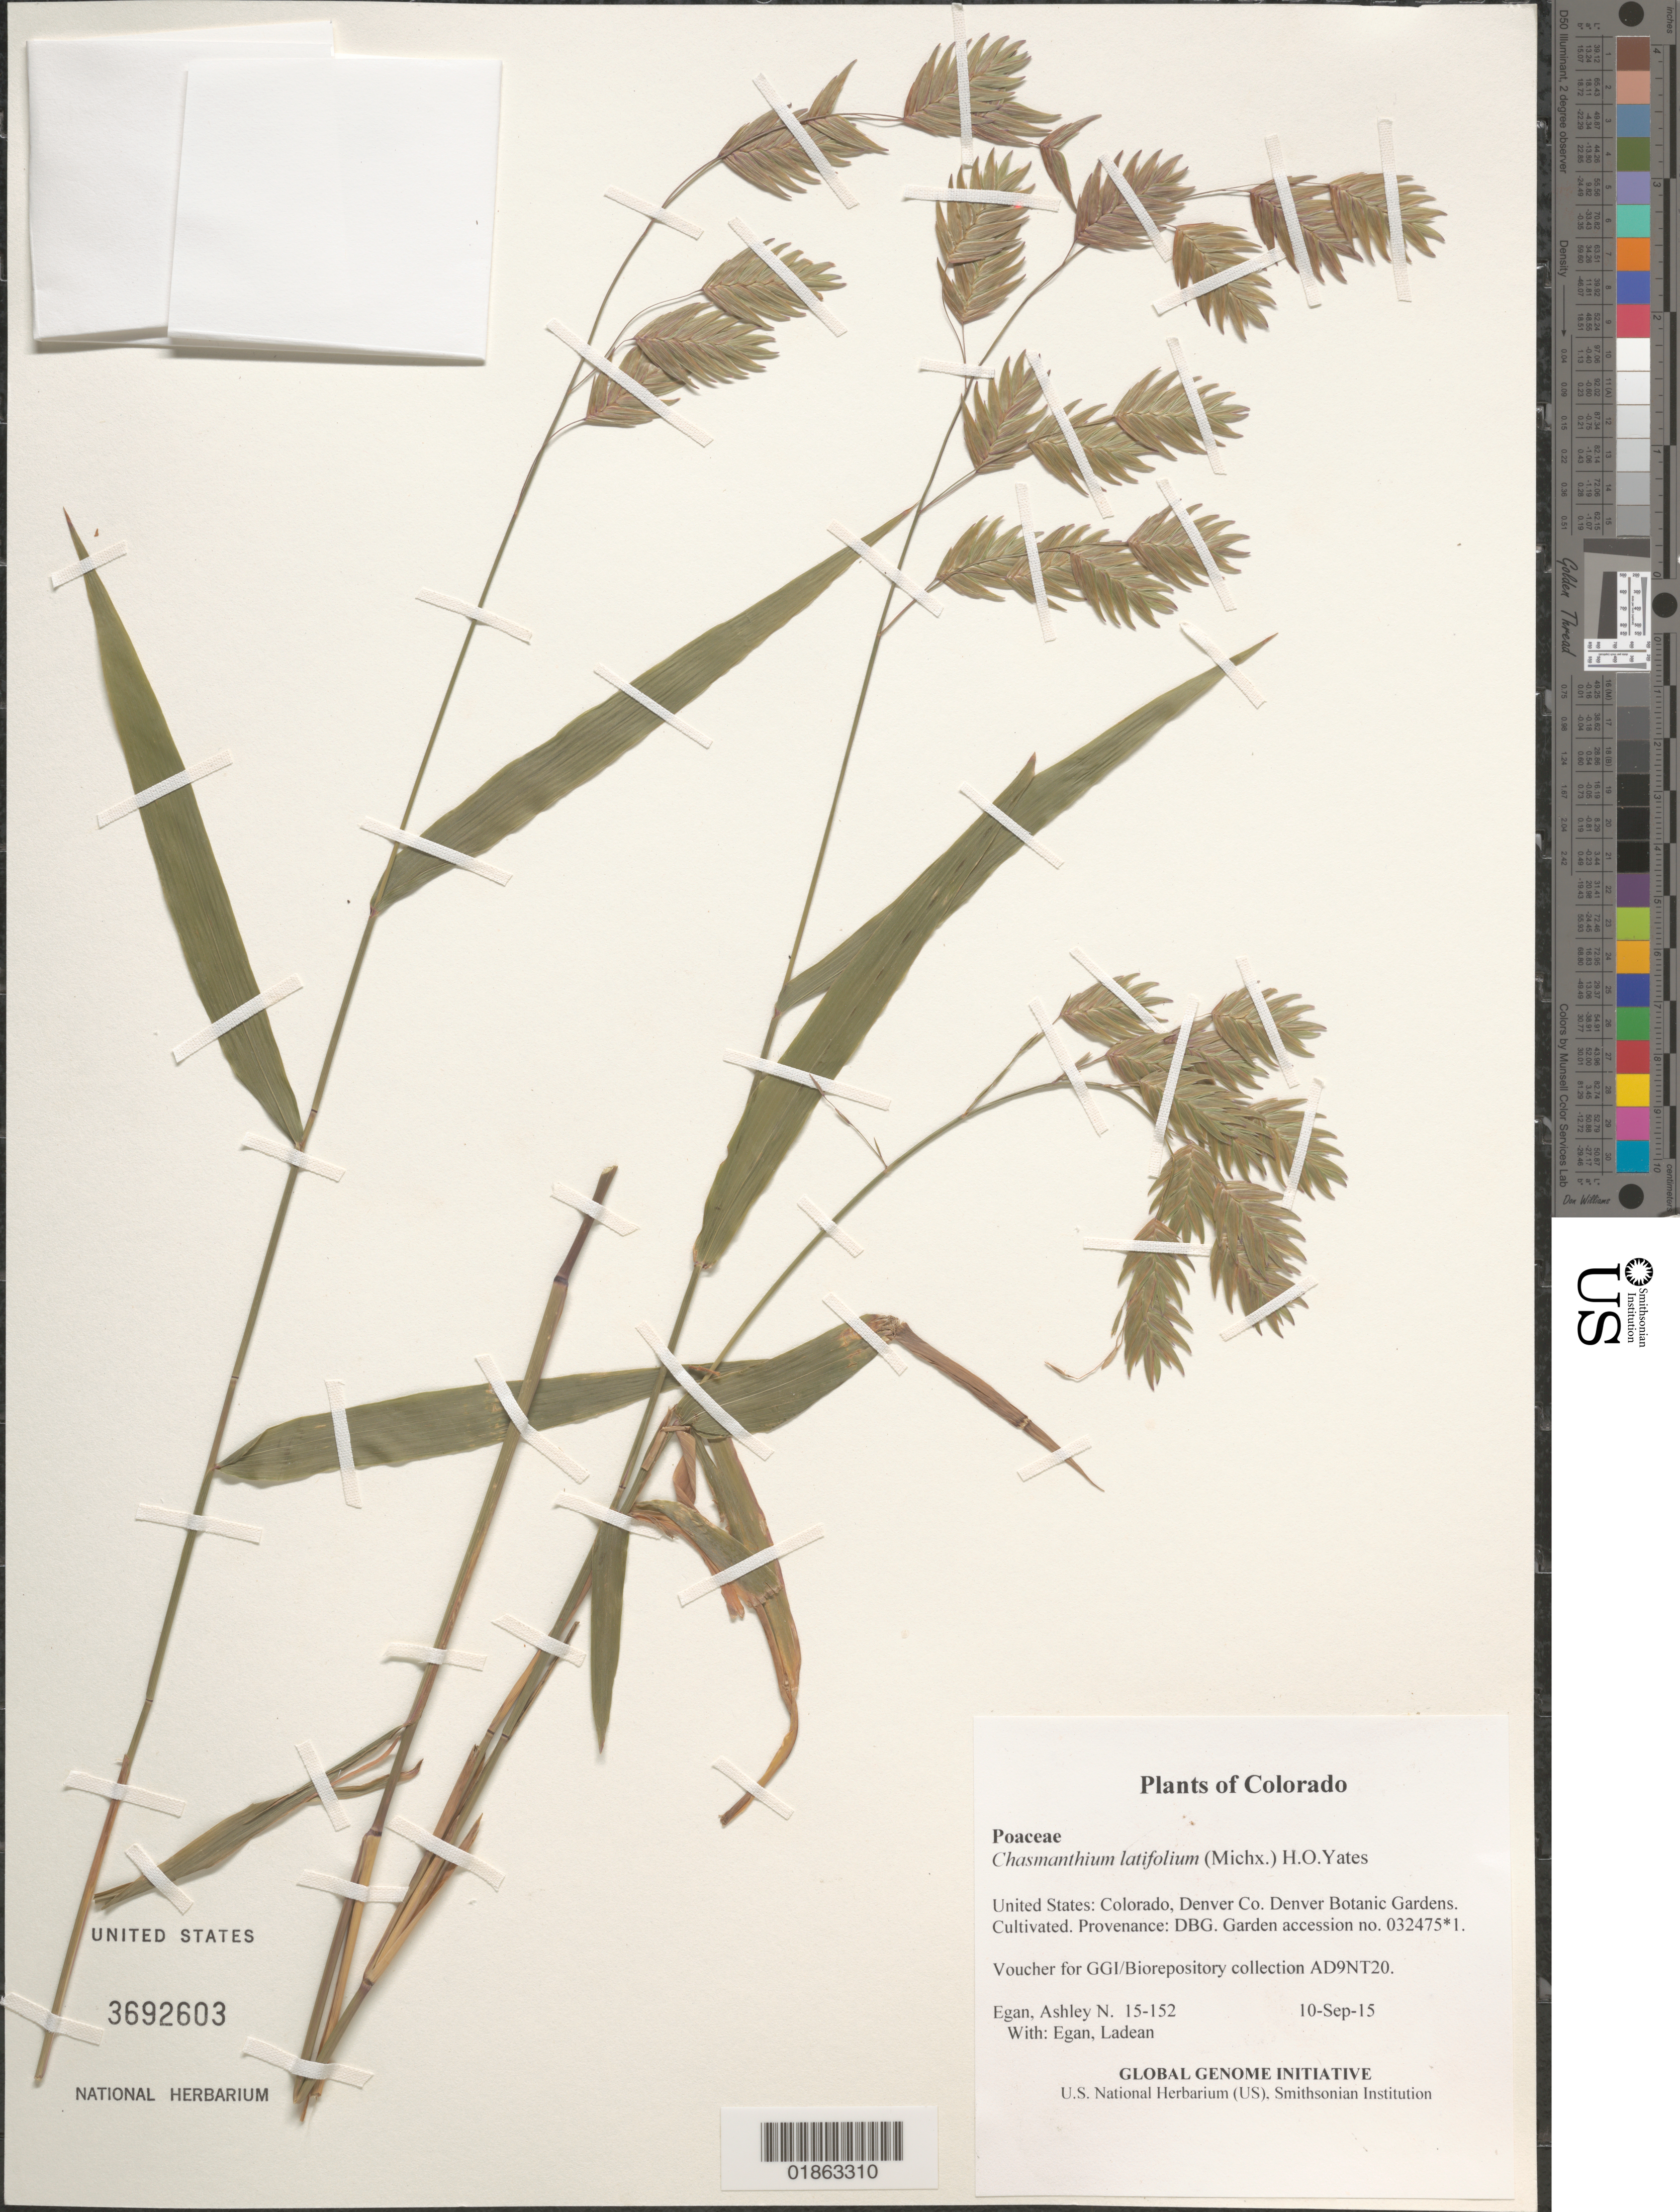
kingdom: Plantae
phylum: Tracheophyta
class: Liliopsida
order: Poales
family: Poaceae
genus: Chasmanthium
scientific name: Chasmanthium latifolium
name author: (Michx.) H.O. Yates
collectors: A. N. Egan & L. Egan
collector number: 15-152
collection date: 2015-09-10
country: United States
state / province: Colorado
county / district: Denver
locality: Denver Botanic Gardens. Cultivated. Provenance: DBG. Garden accession no. 032475.1.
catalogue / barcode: US 3692603